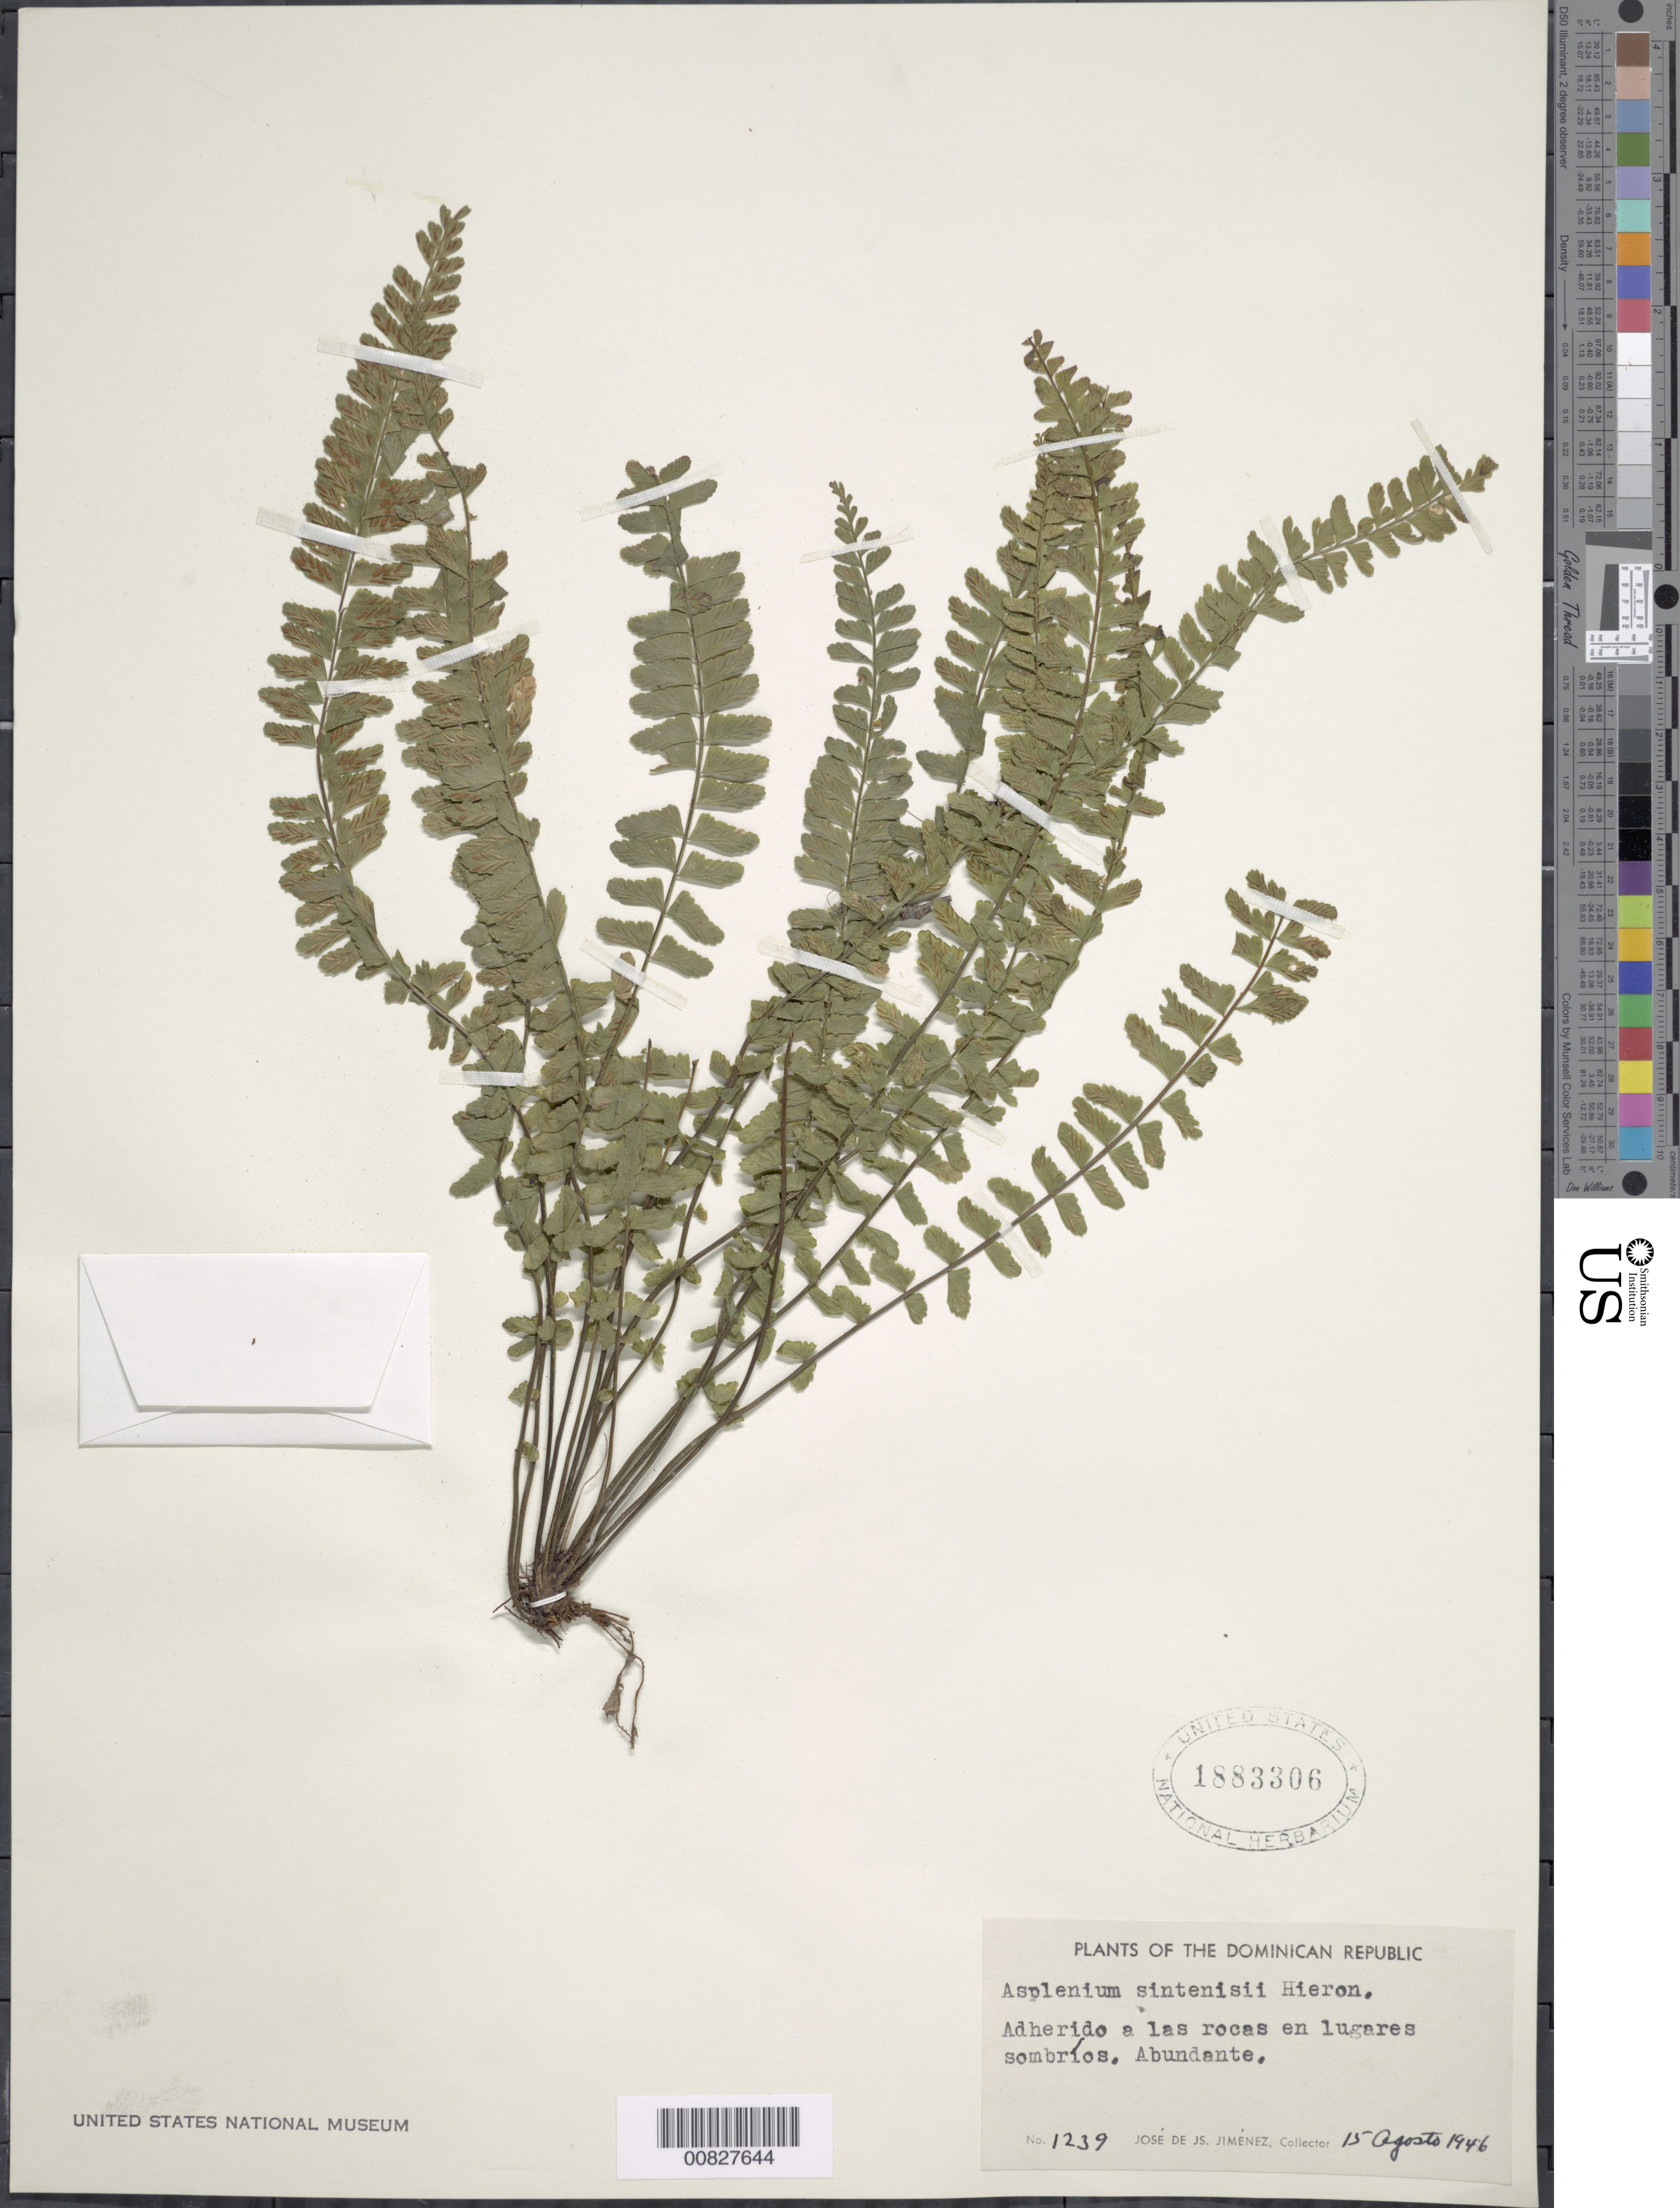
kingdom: Plantae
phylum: Tracheophyta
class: Polypodiopsida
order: Polypodiales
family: Aspleniaceae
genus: Asplenium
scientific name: Asplenium rhomboidale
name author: Desv.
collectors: J. J. Jiménez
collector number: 1239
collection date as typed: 15 Aug 1946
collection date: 1946-08-15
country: Dominican Republic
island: Hispaniola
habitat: Adherido a las rocas en lugares sombríos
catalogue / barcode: US 1883306